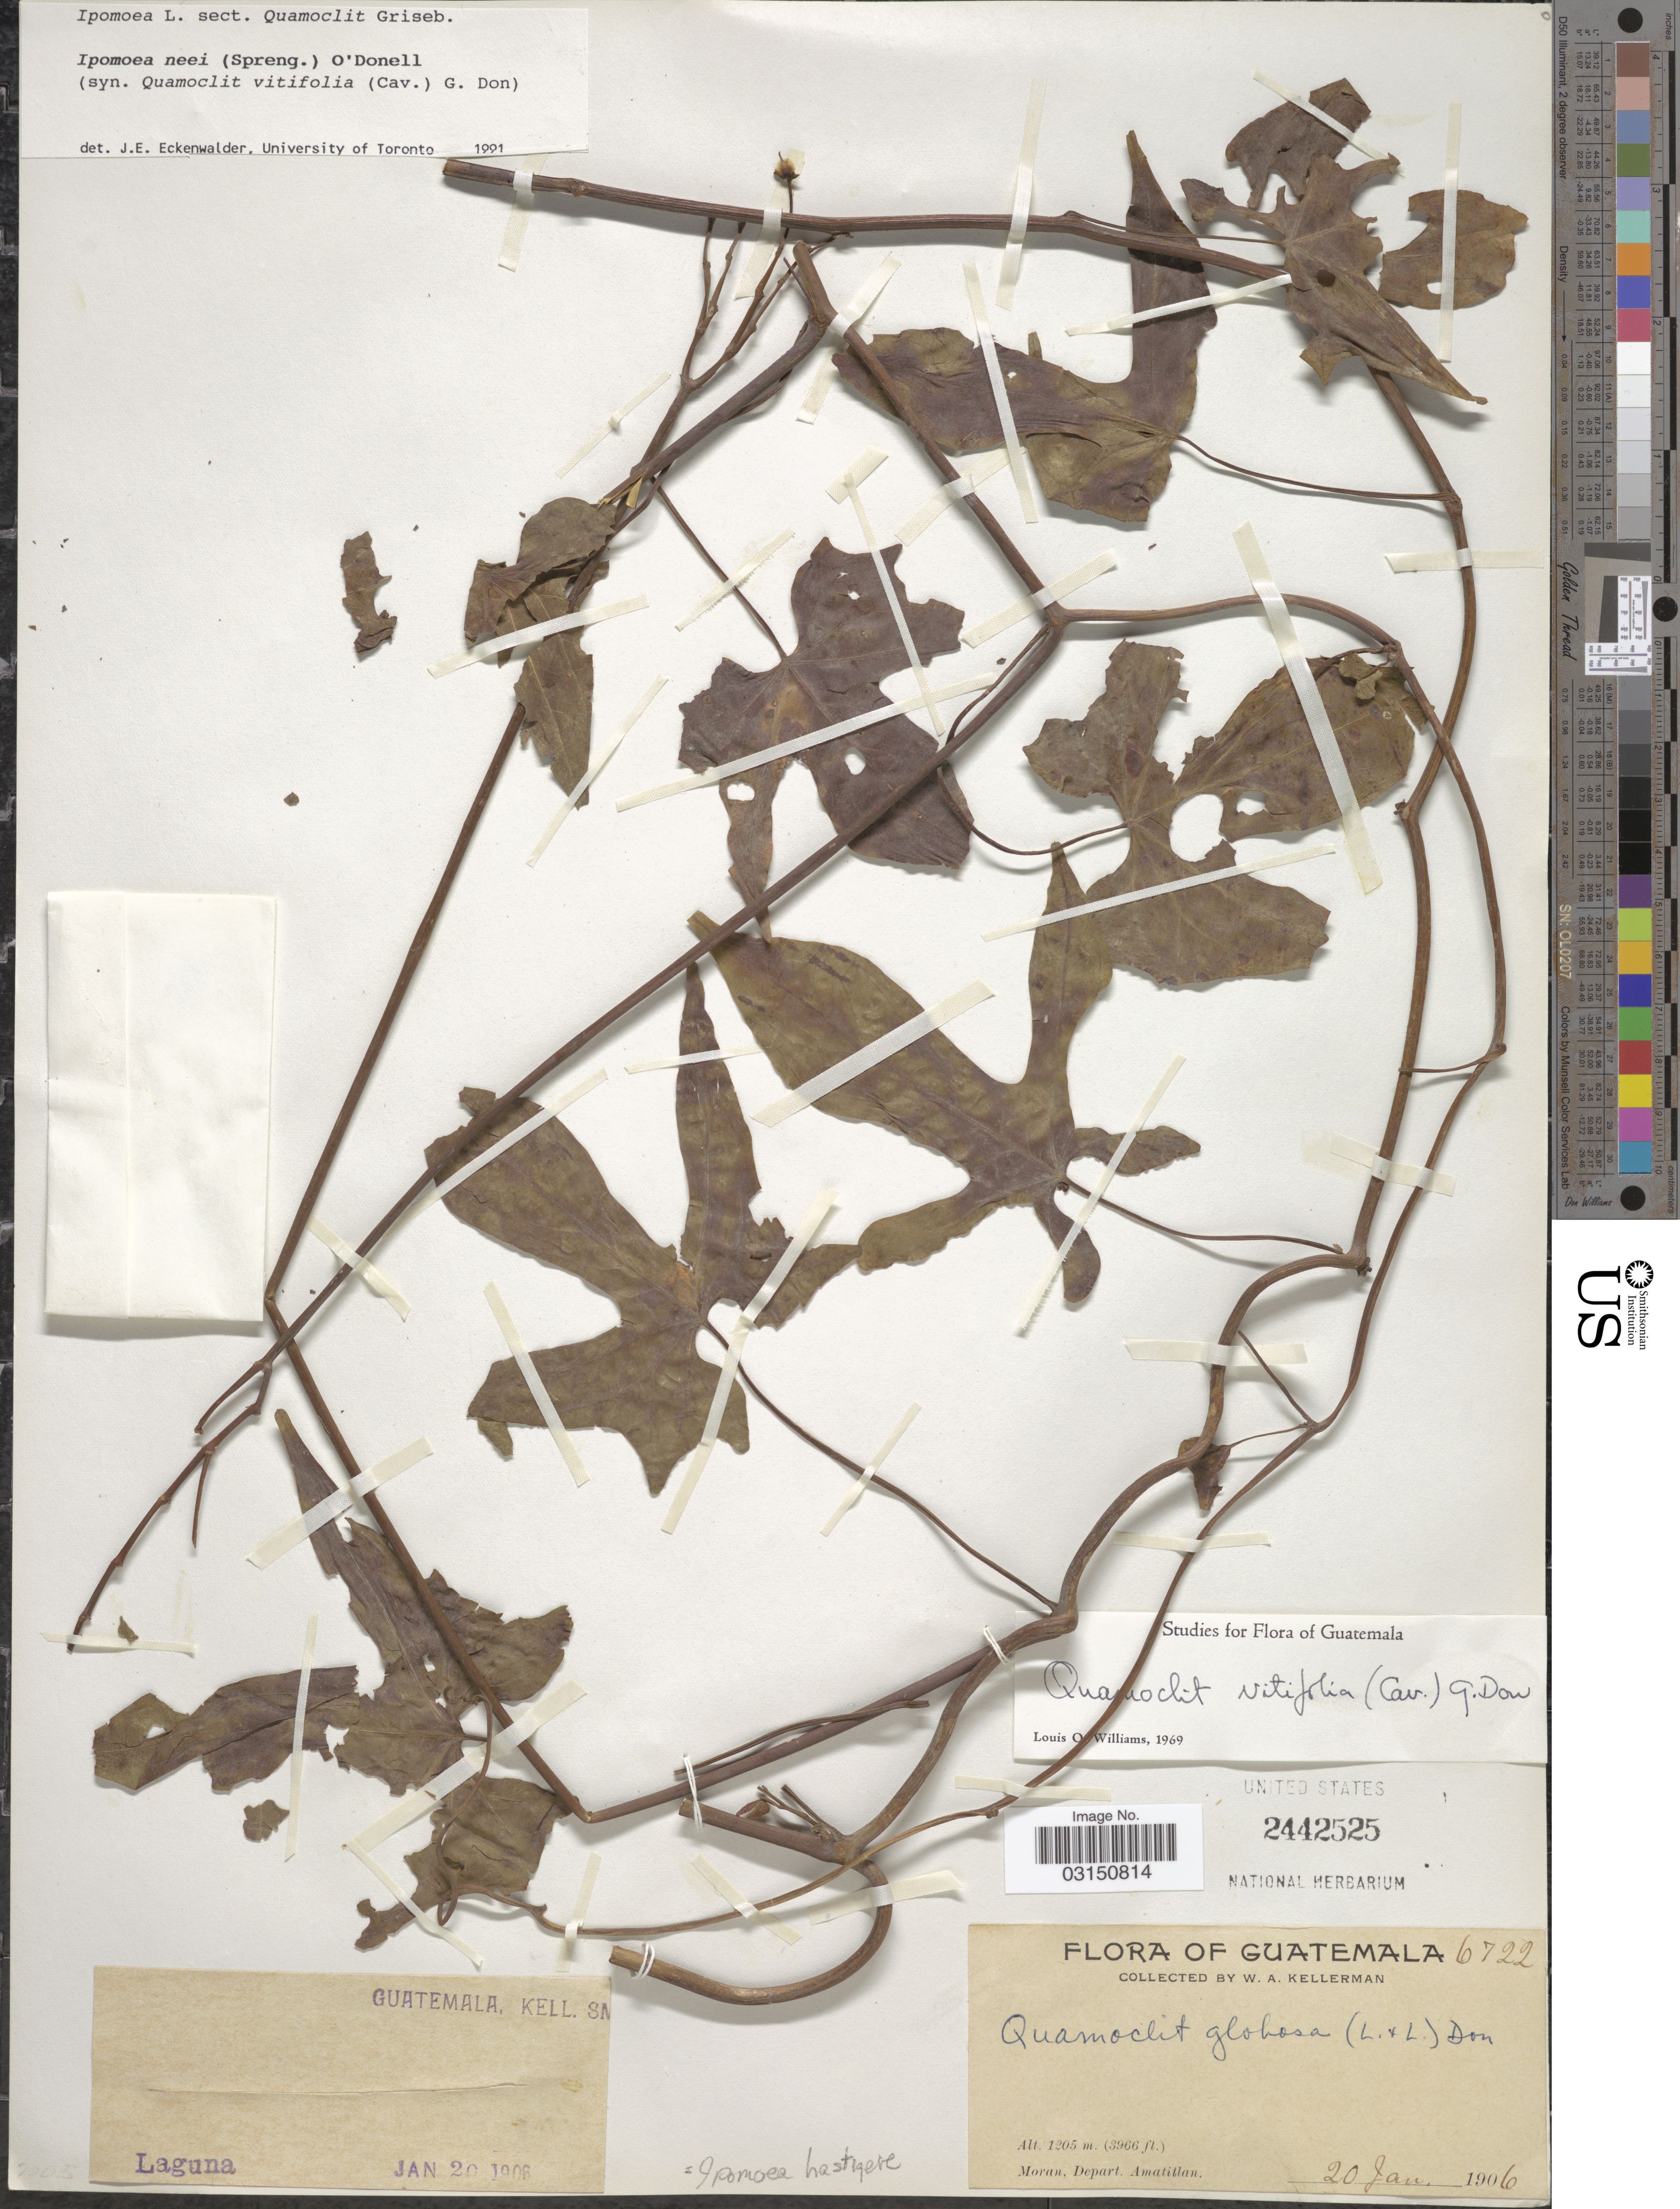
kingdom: Plantae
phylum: Tracheophyta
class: Magnoliopsida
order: Solanales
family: Convolvulaceae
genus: Ipomoea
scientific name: Ipomoea neei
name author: (Spreng.) O'Donell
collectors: W. Kellerman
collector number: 6722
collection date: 1906-01-20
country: Guatemala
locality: Moran, Depart. Amatitlan. Laguna.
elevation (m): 1205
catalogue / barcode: US 2442525